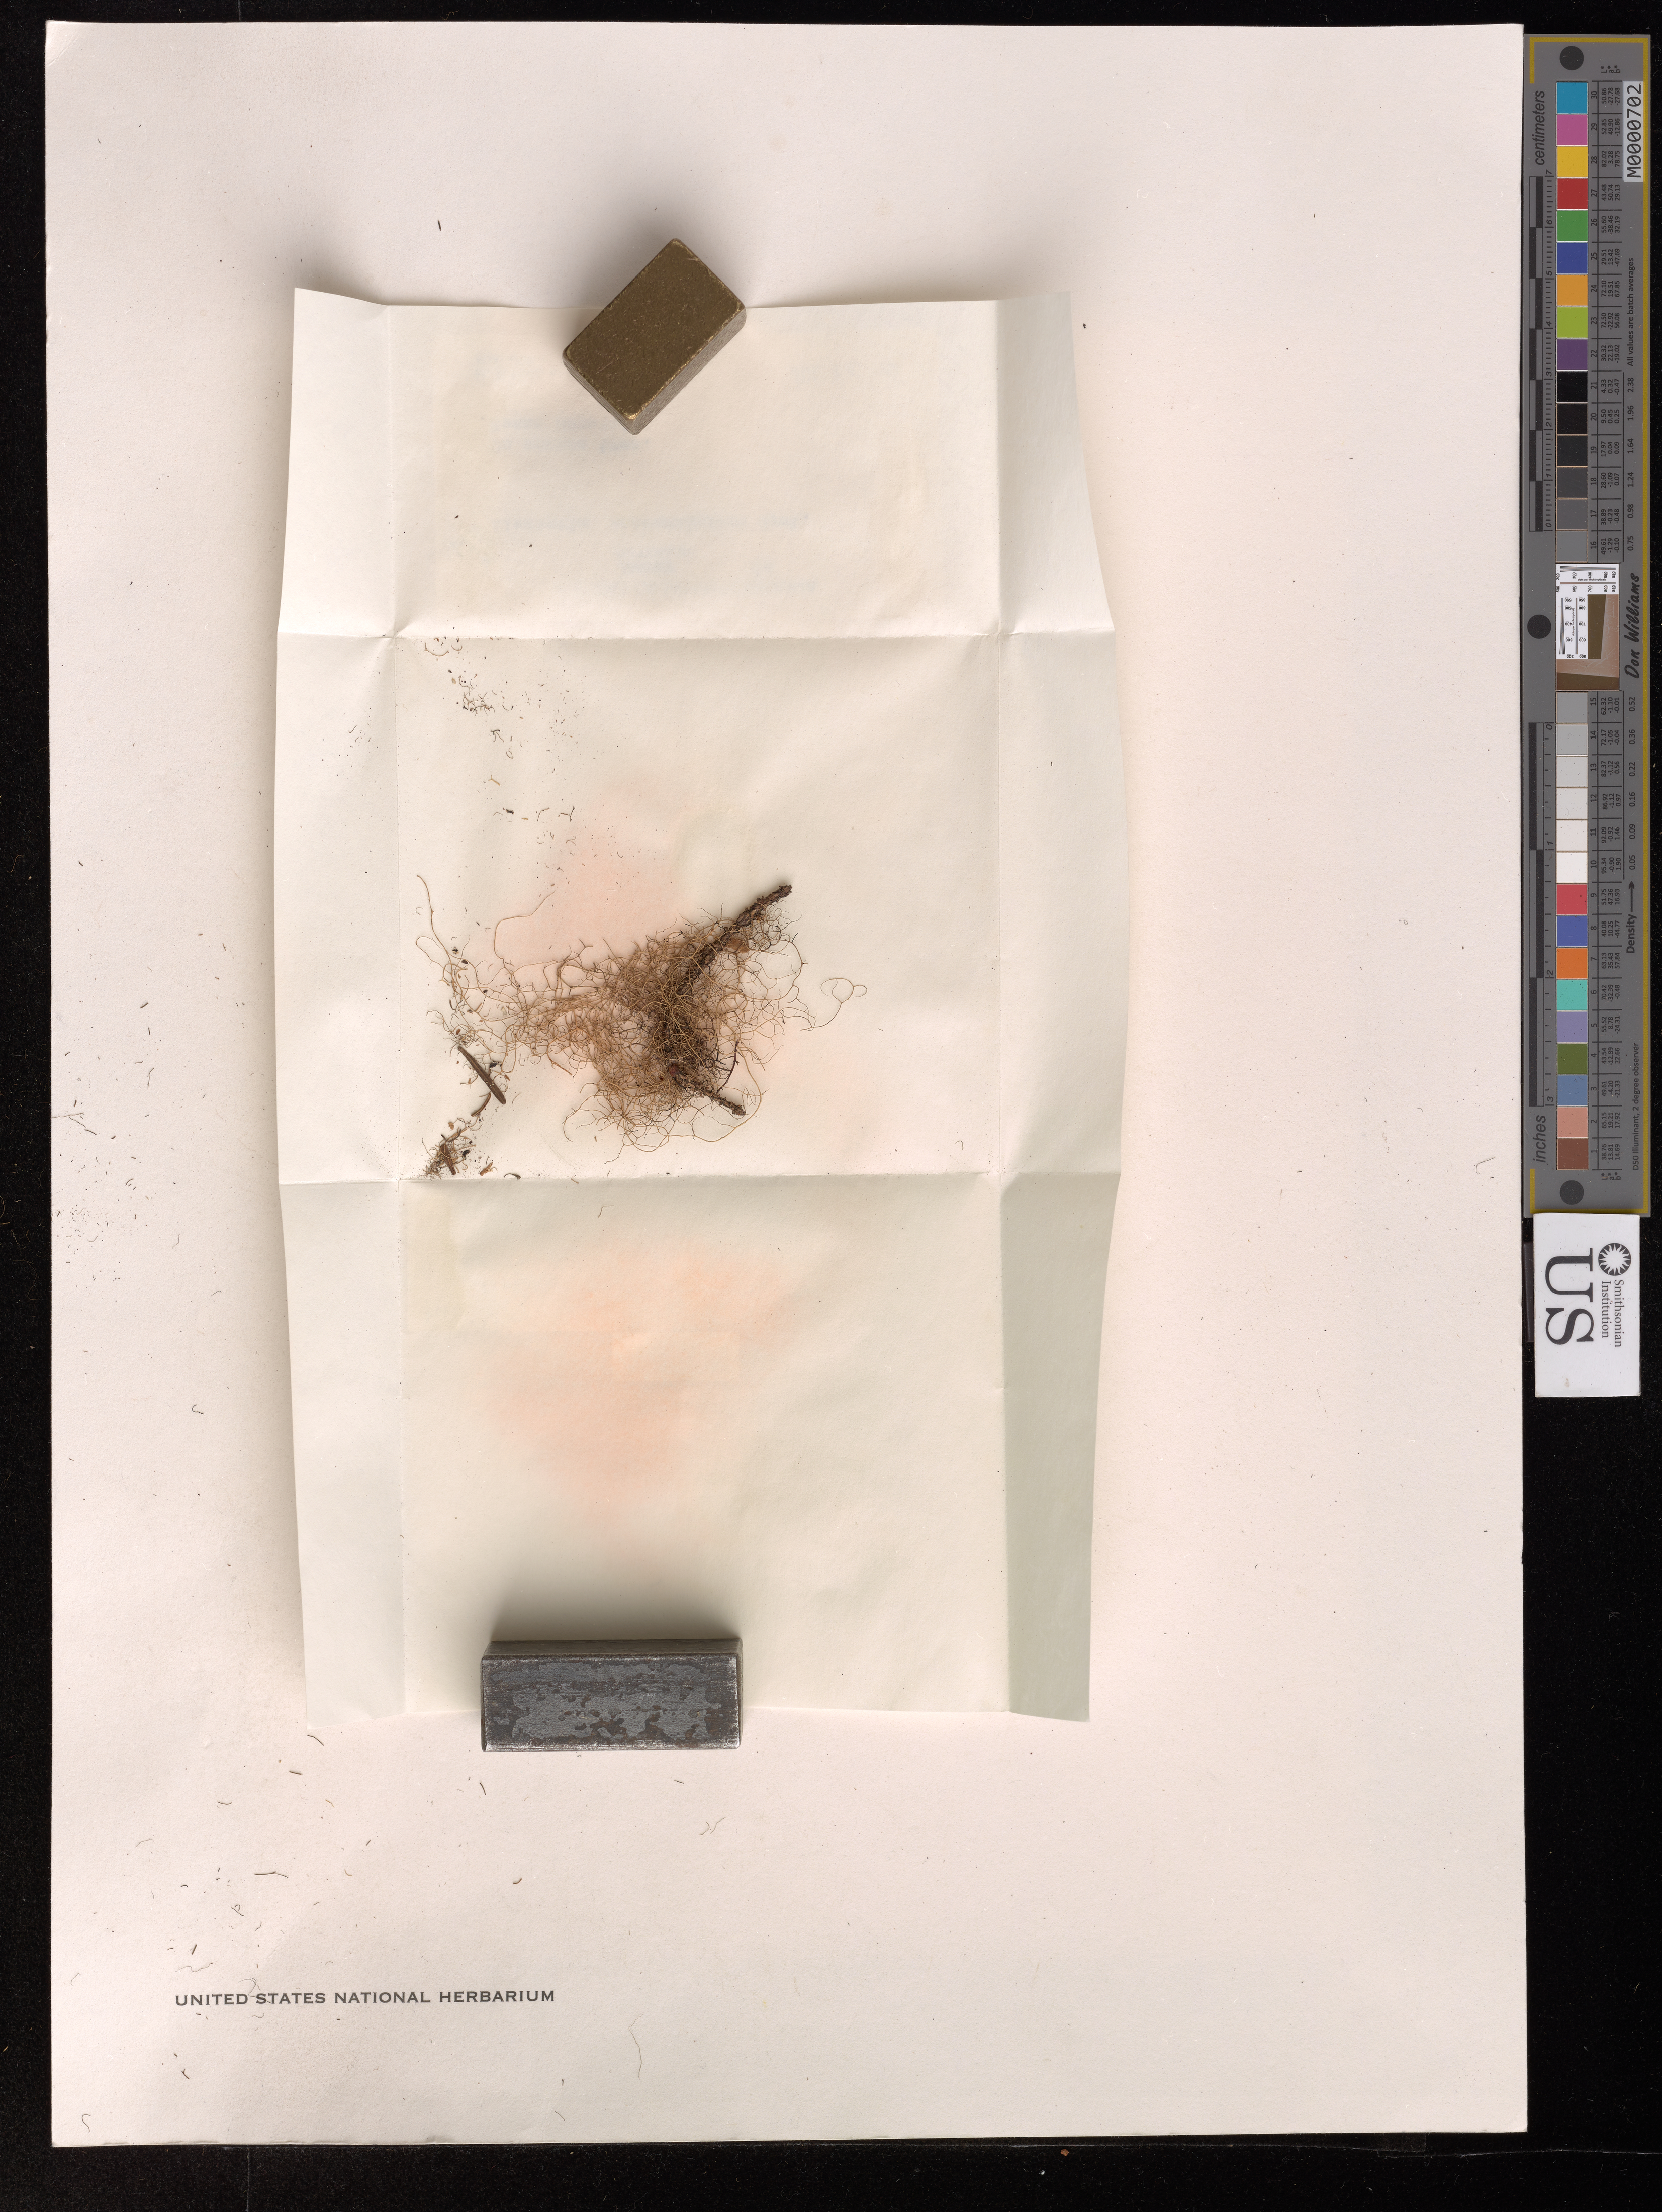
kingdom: Fungi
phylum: Ascomycota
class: Lecanoromycetes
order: Lecanorales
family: Parmeliaceae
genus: Bryoria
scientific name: Bryoria nadvornikiana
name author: (Gyeln.) Brodo & D.Hawksw.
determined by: Dey, J. P.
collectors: M. Hale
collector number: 18043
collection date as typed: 19 Jul 1958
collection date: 1958-07-19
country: United States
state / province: North Carolina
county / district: Mitchell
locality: Roane mountain